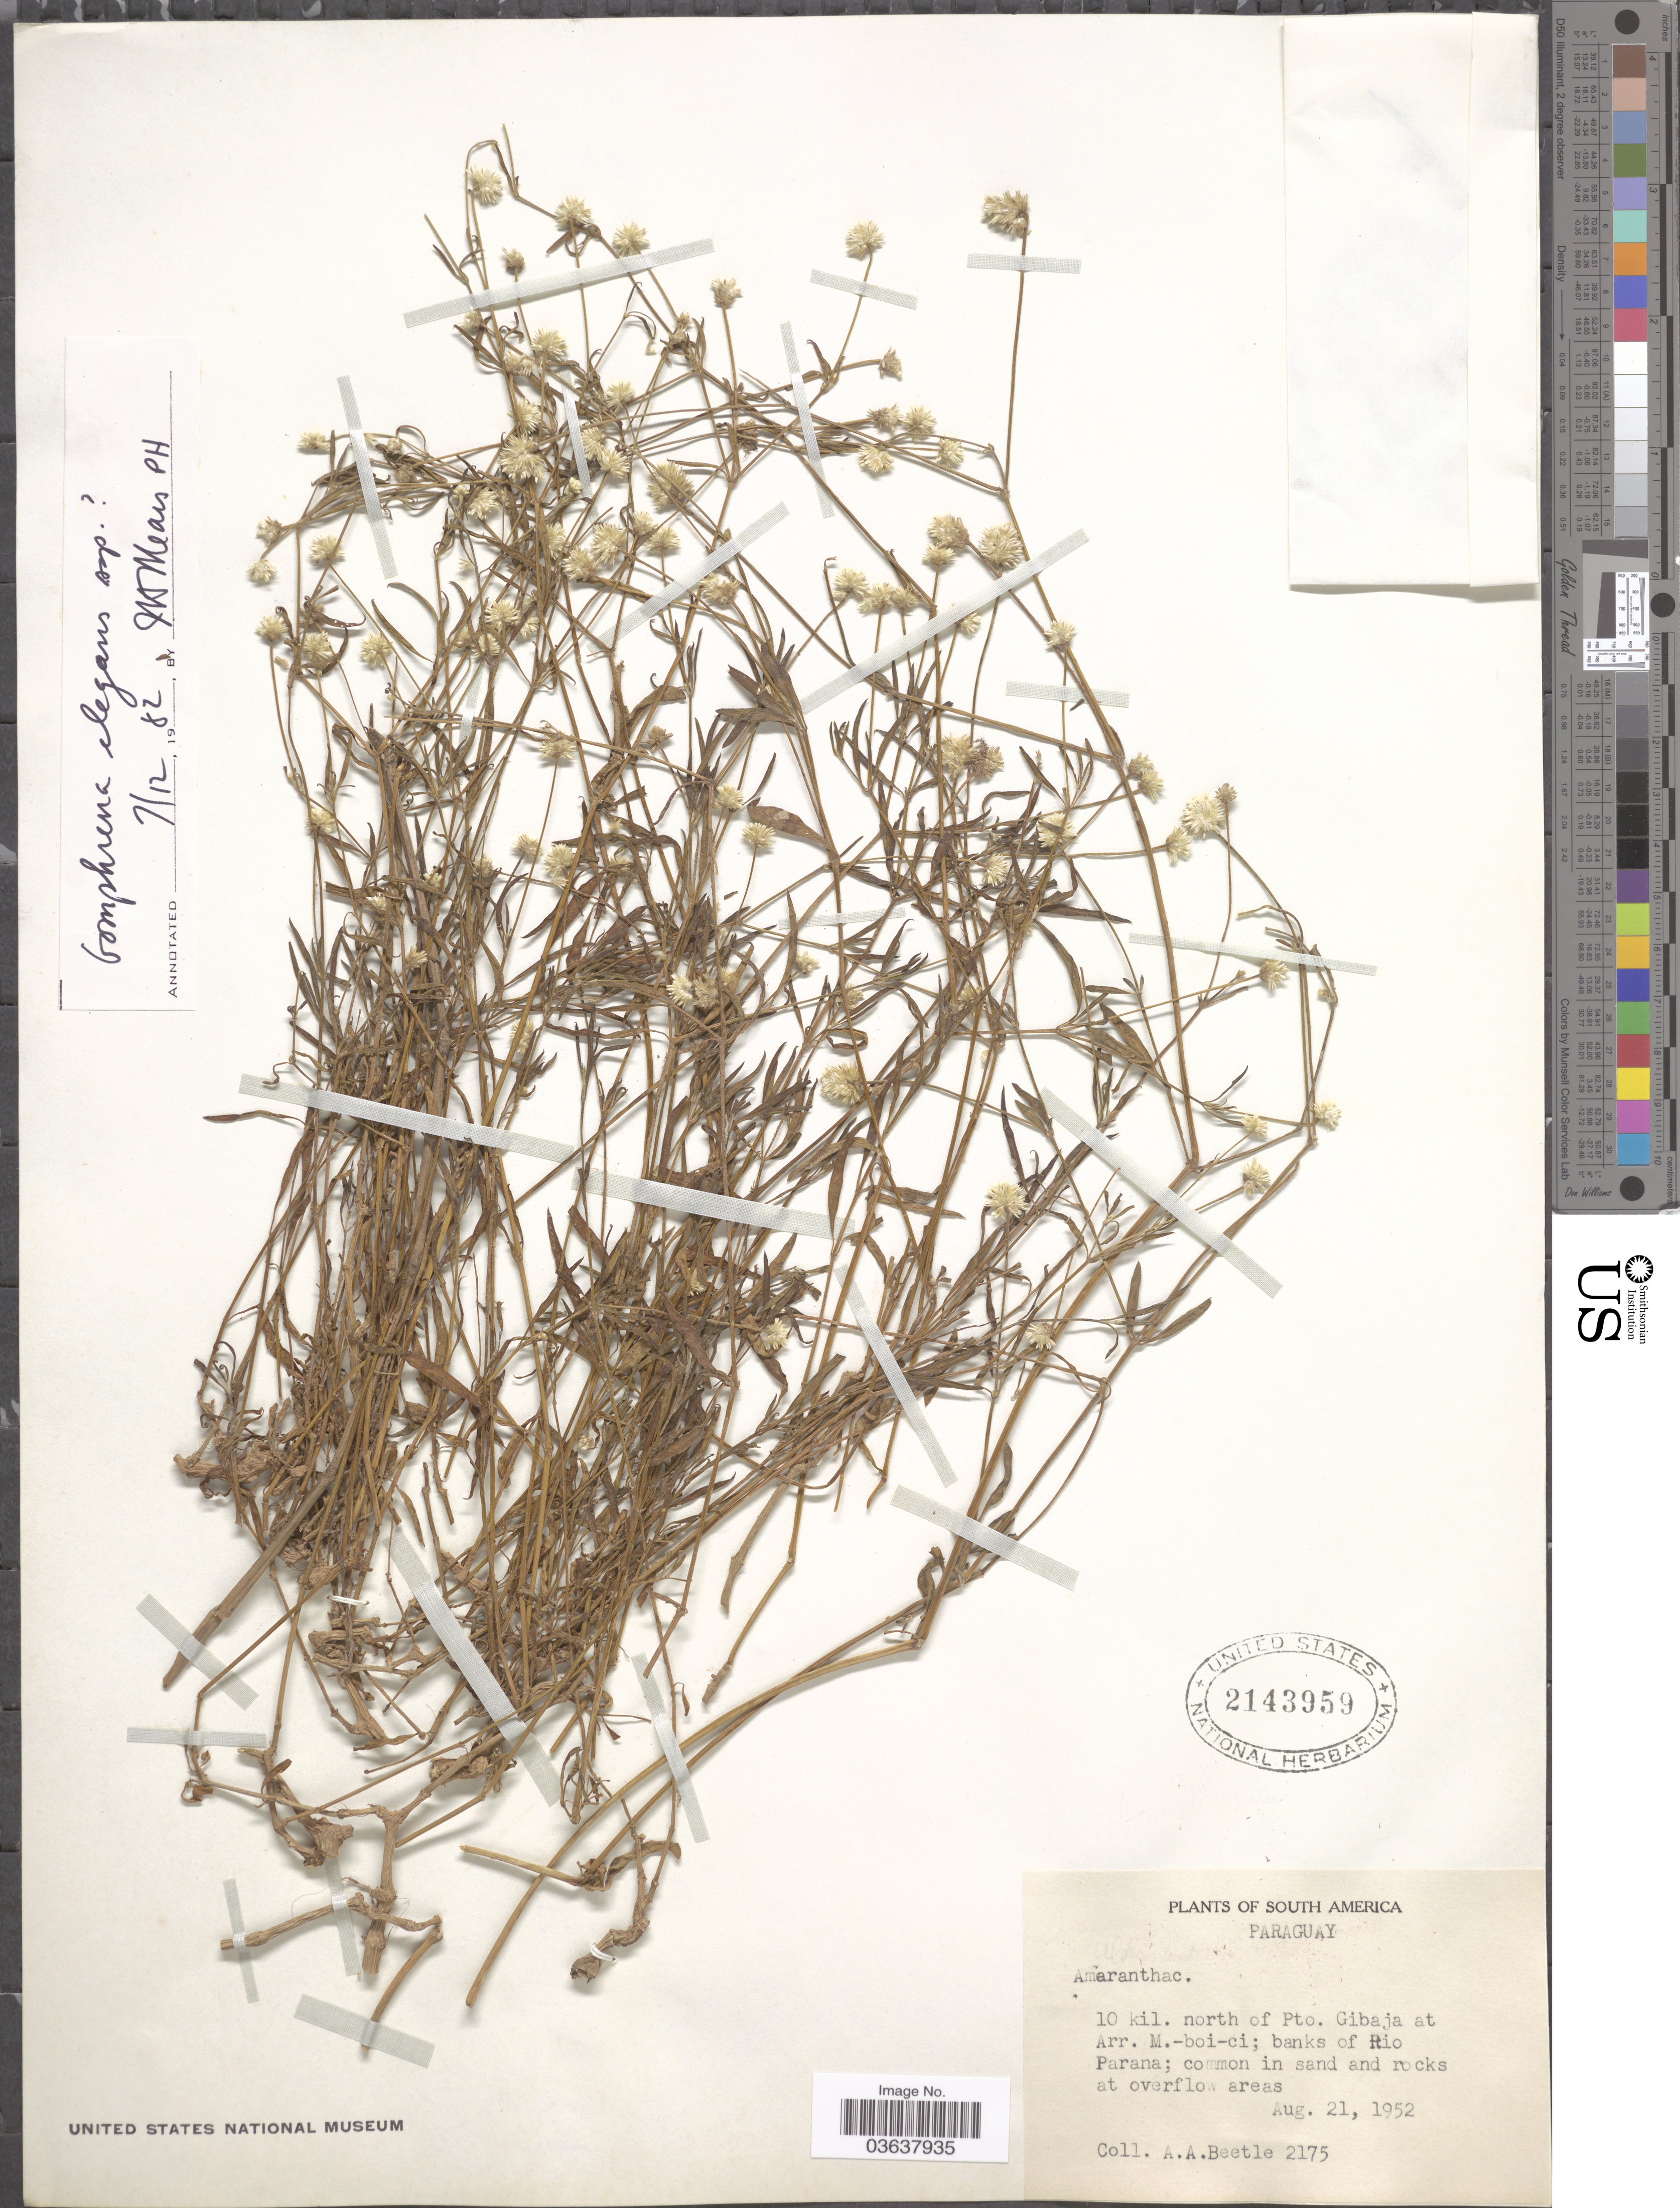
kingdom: Plantae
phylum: Tracheophyta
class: Magnoliopsida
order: Caryophyllales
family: Amaranthaceae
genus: Gomphrena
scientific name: Gomphrena elegans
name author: Mart.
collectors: A. A. Beetle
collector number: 2175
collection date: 1952-08-21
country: Paraguay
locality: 10 kil. north of Pto. Gibaja at Arr. M.-boi-ci; banks of Rio Parana.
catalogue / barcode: US 2143959